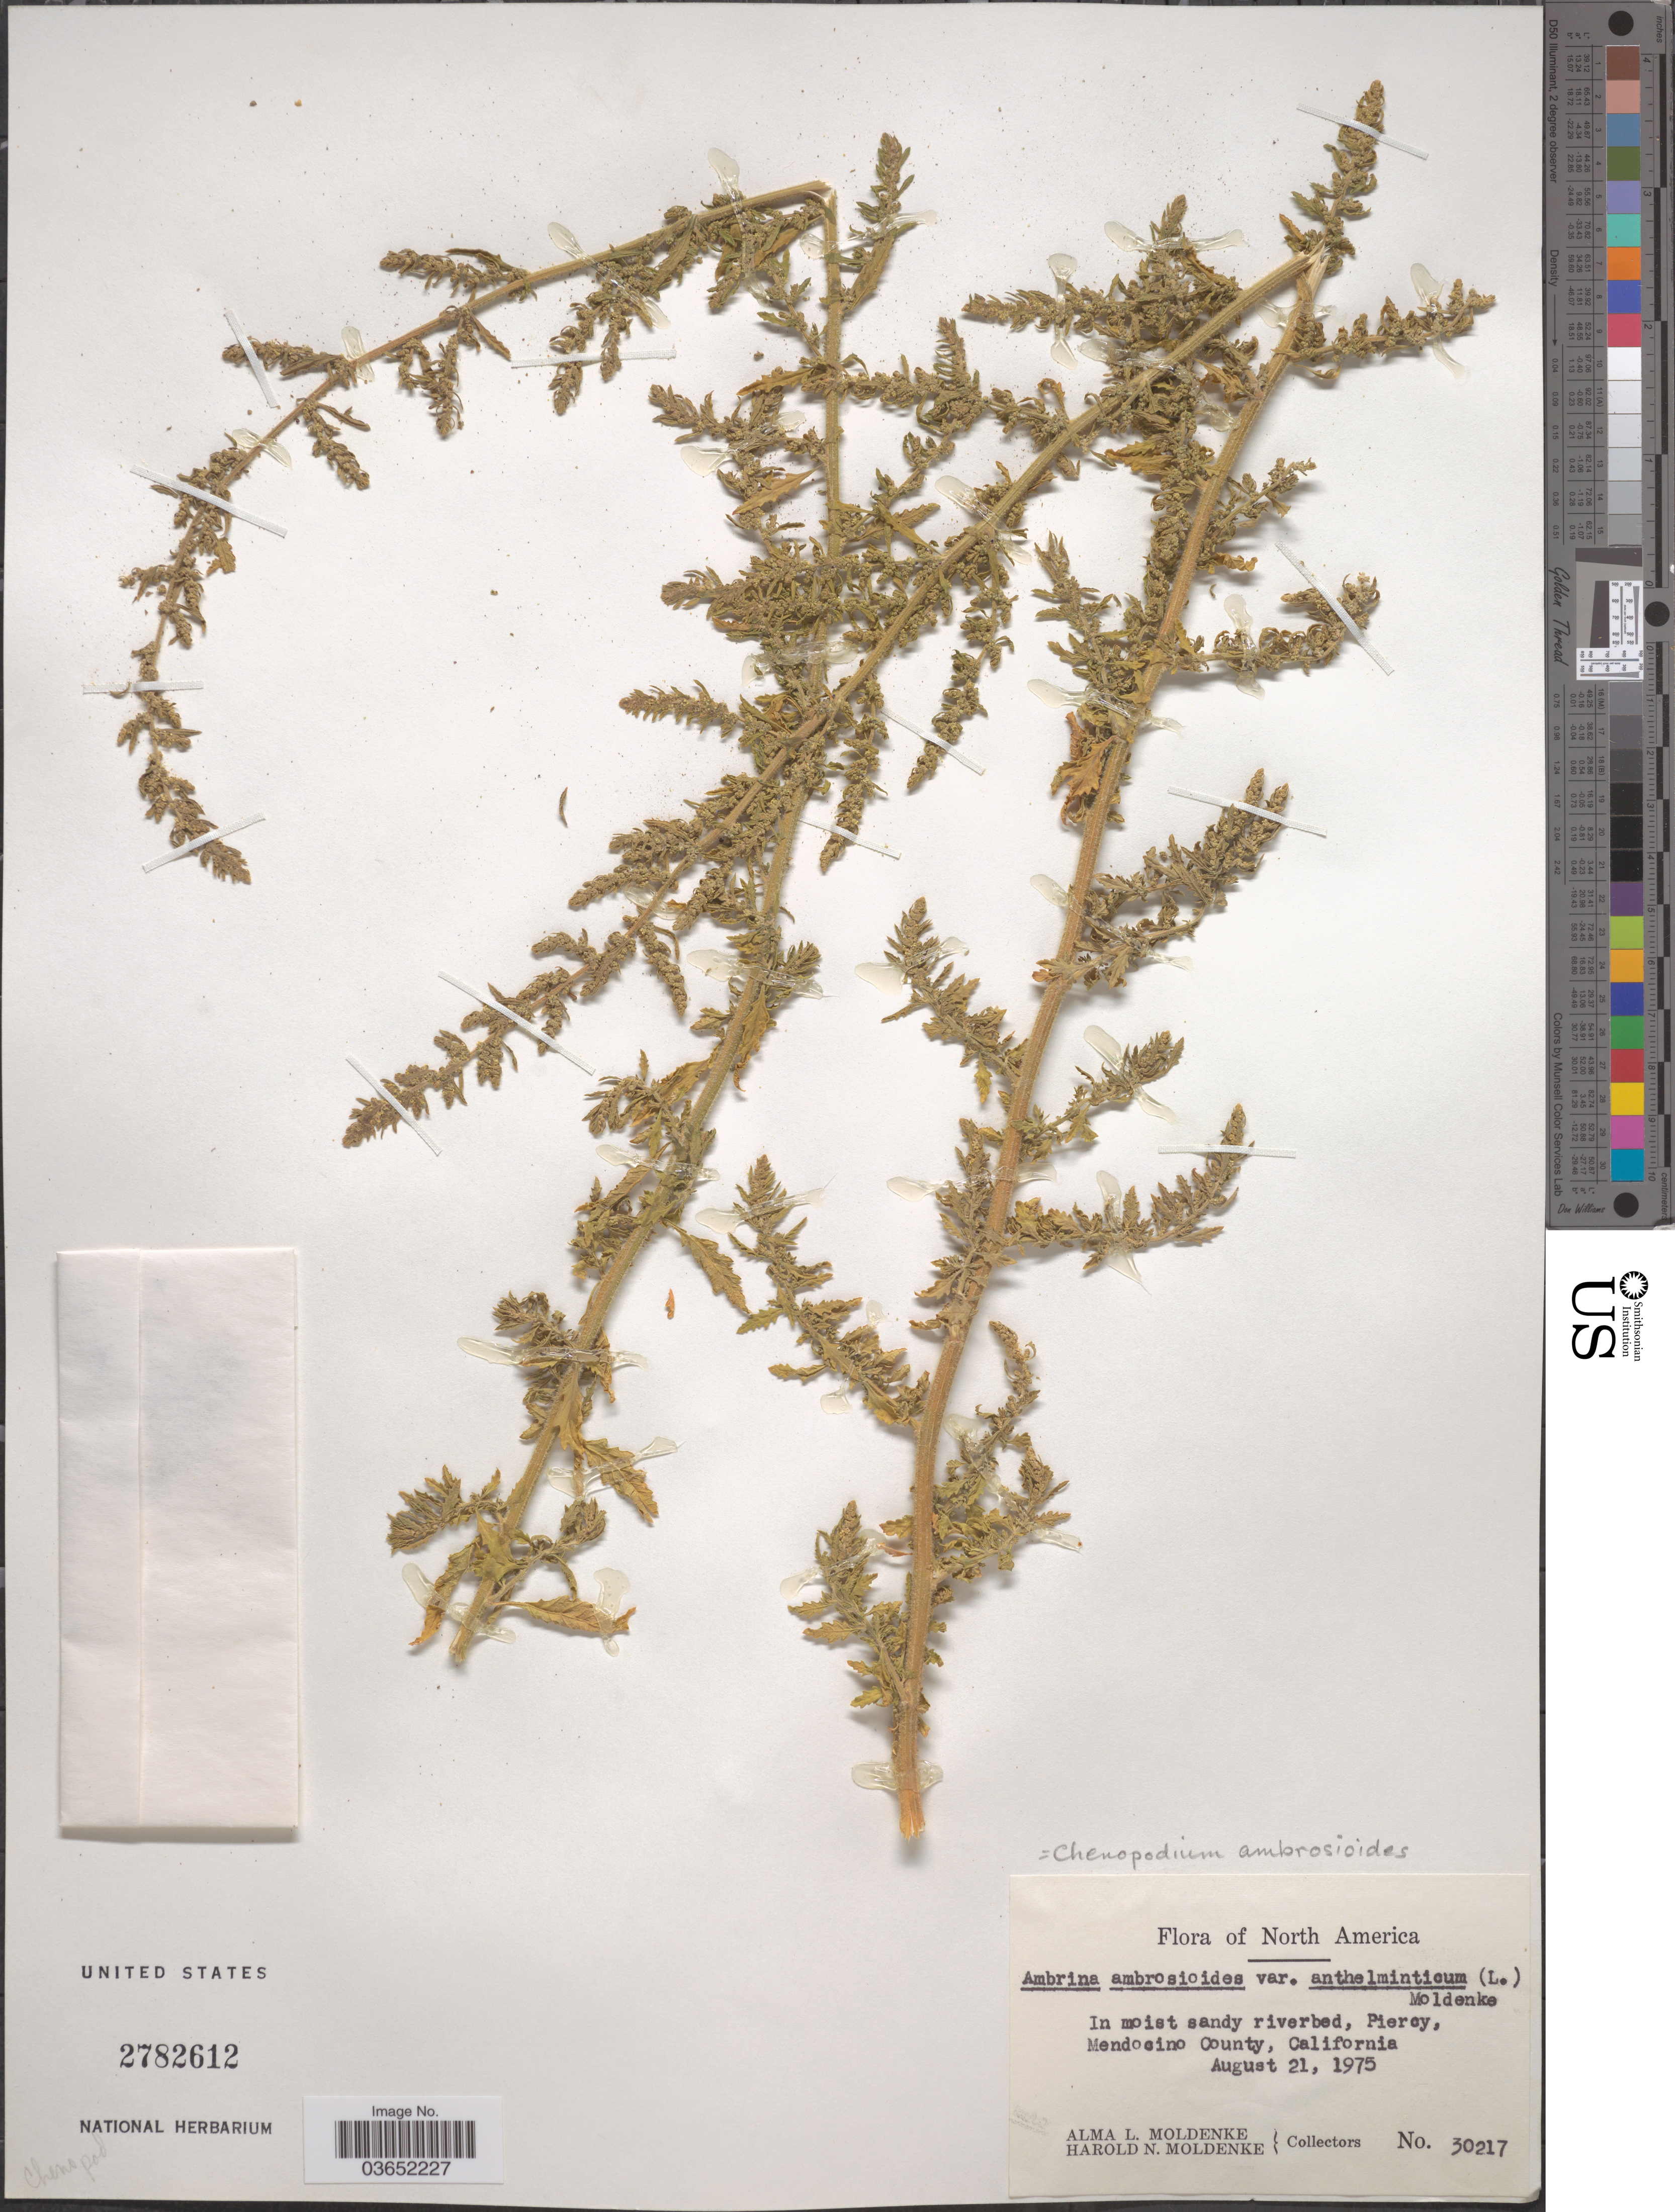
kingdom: Plantae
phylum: Tracheophyta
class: Magnoliopsida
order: Caryophyllales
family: Amaranthaceae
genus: Chenopodium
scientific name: Chenopodium ambrosioides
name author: L.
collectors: A. L. Moldenke & H. N. Moldenke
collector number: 30217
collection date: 1975-08-21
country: United States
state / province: California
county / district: Mendocino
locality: In moist sandy riverbed, Piercy, Mendocino County.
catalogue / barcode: US 2782612